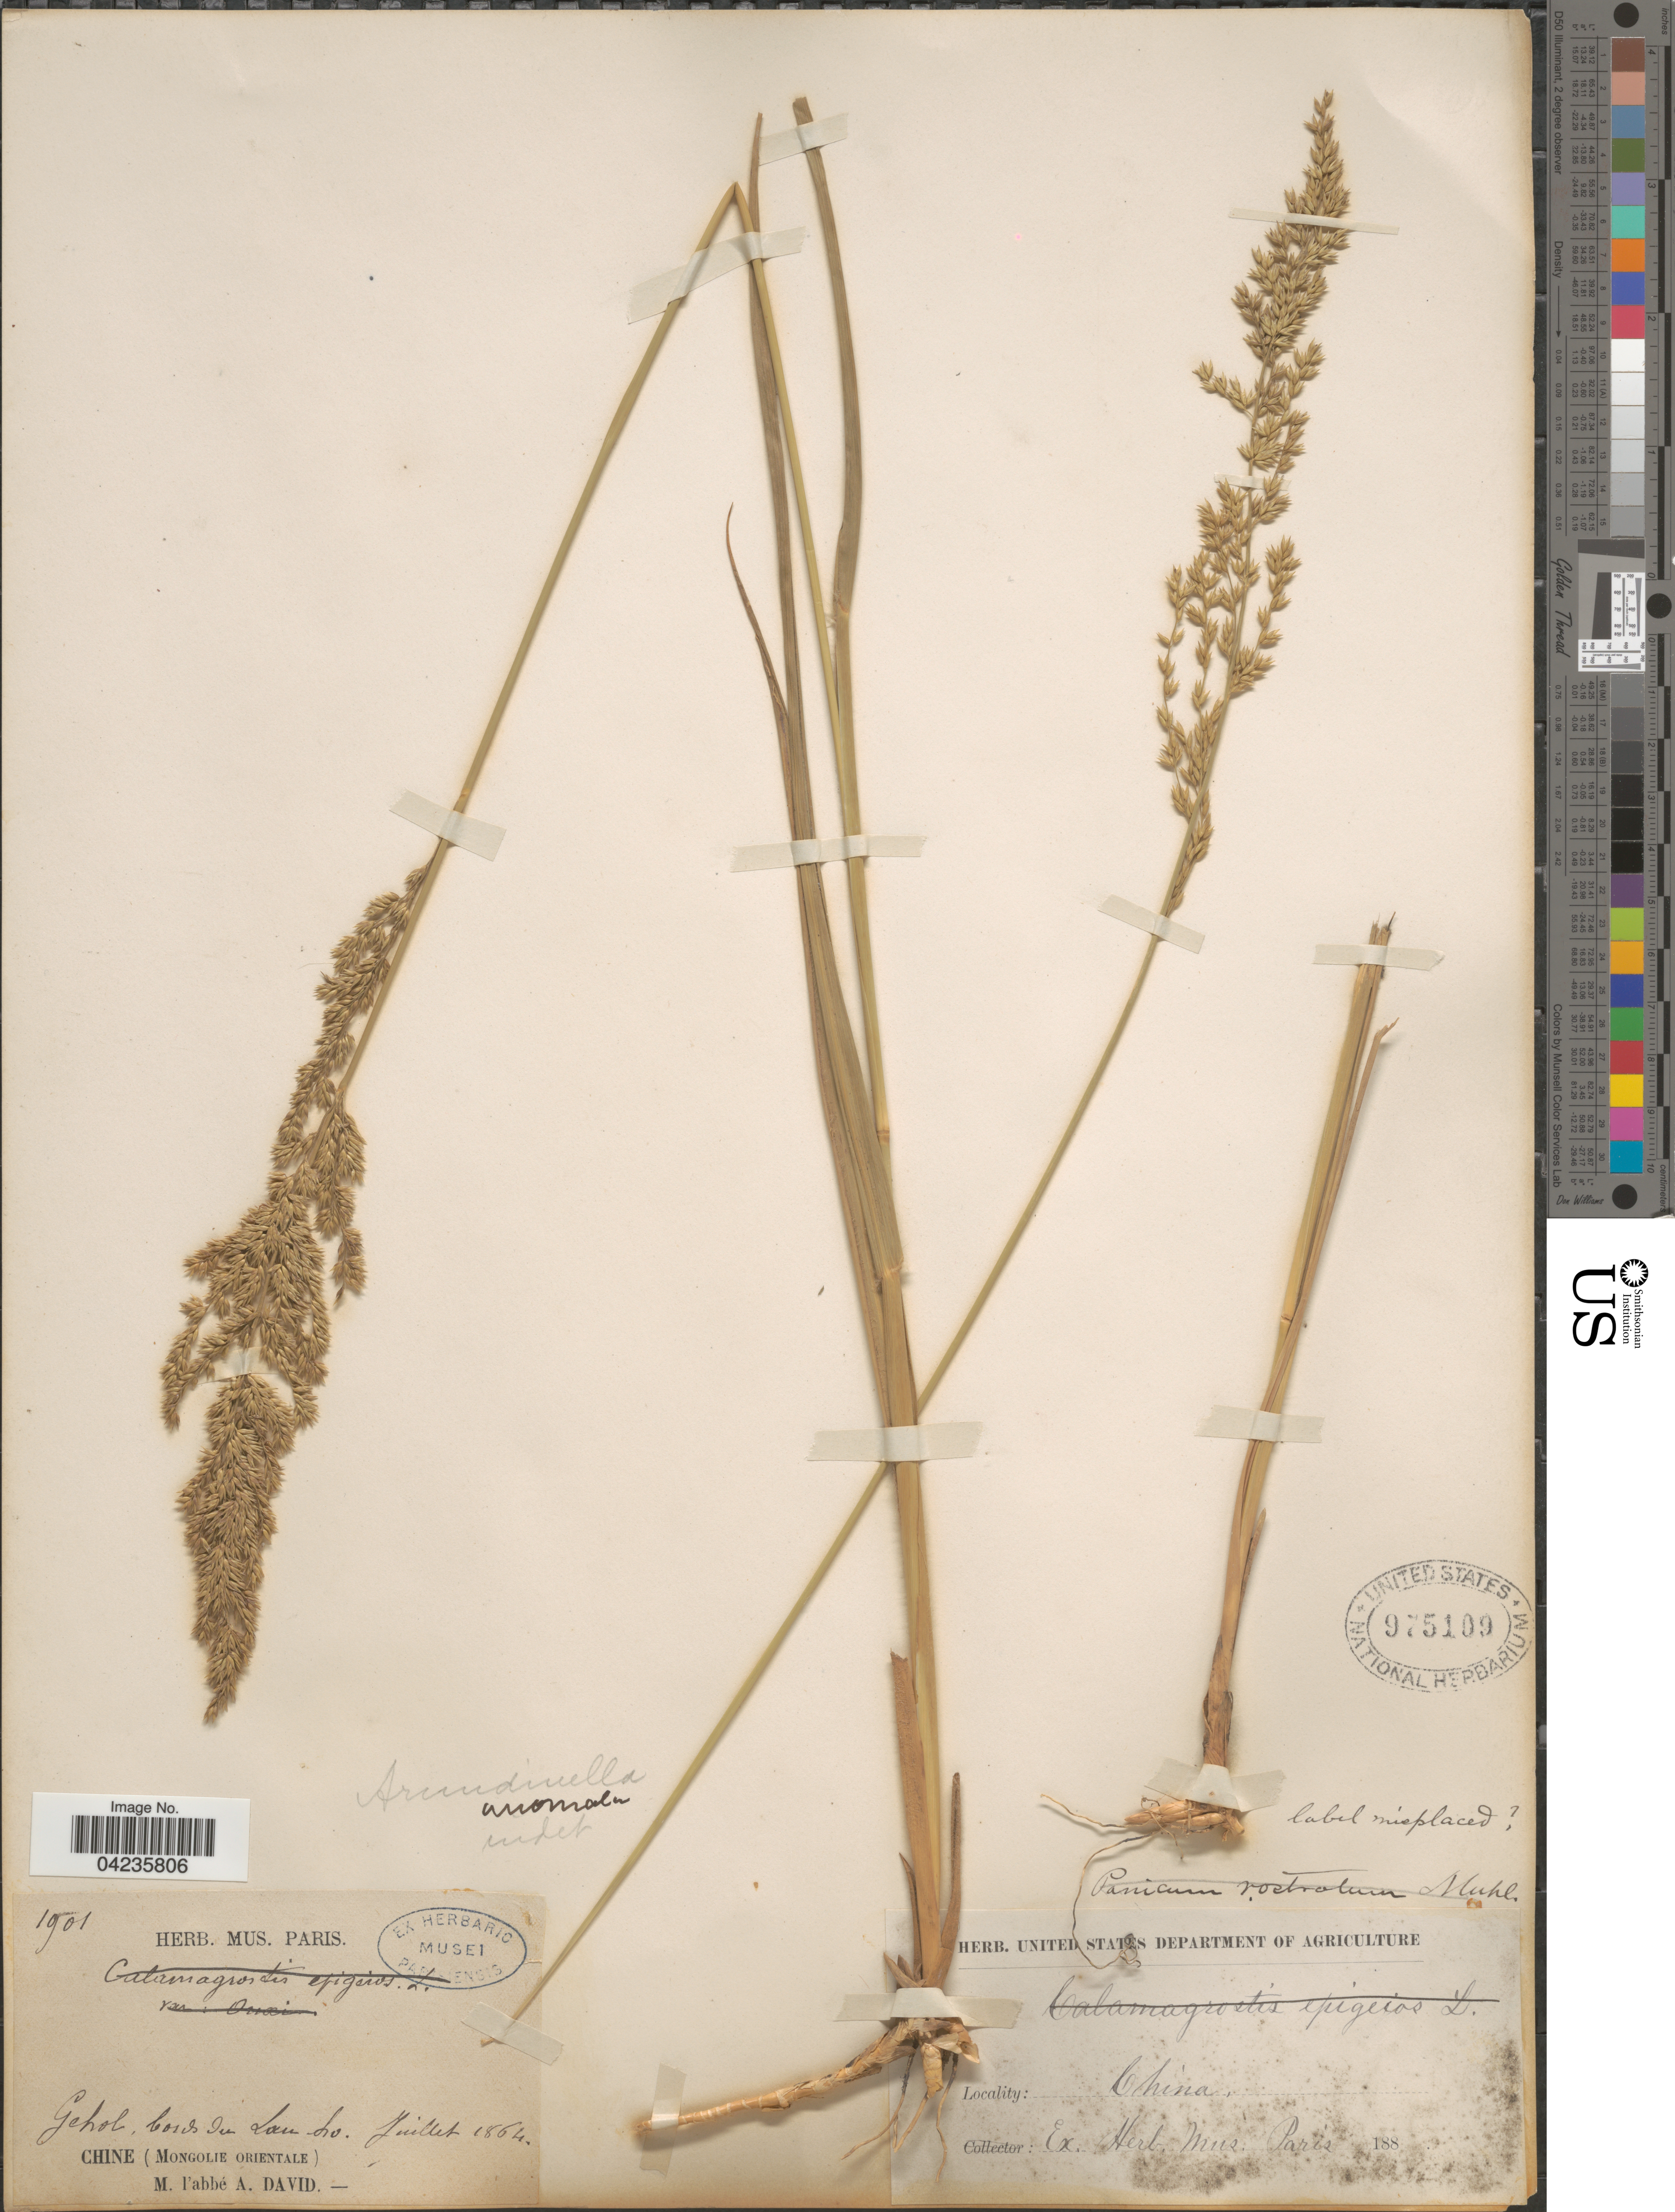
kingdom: Plantae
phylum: Tracheophyta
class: Liliopsida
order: Poales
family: Poaceae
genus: Arundinella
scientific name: Arundinella hirta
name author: (Thunb.) Tanaka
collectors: A. J. P. David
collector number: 1901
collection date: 1864-07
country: China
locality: Gehol, bords du Lan-ho [interpreted]. Chine (Mongolie Orientale).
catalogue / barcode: US 975109